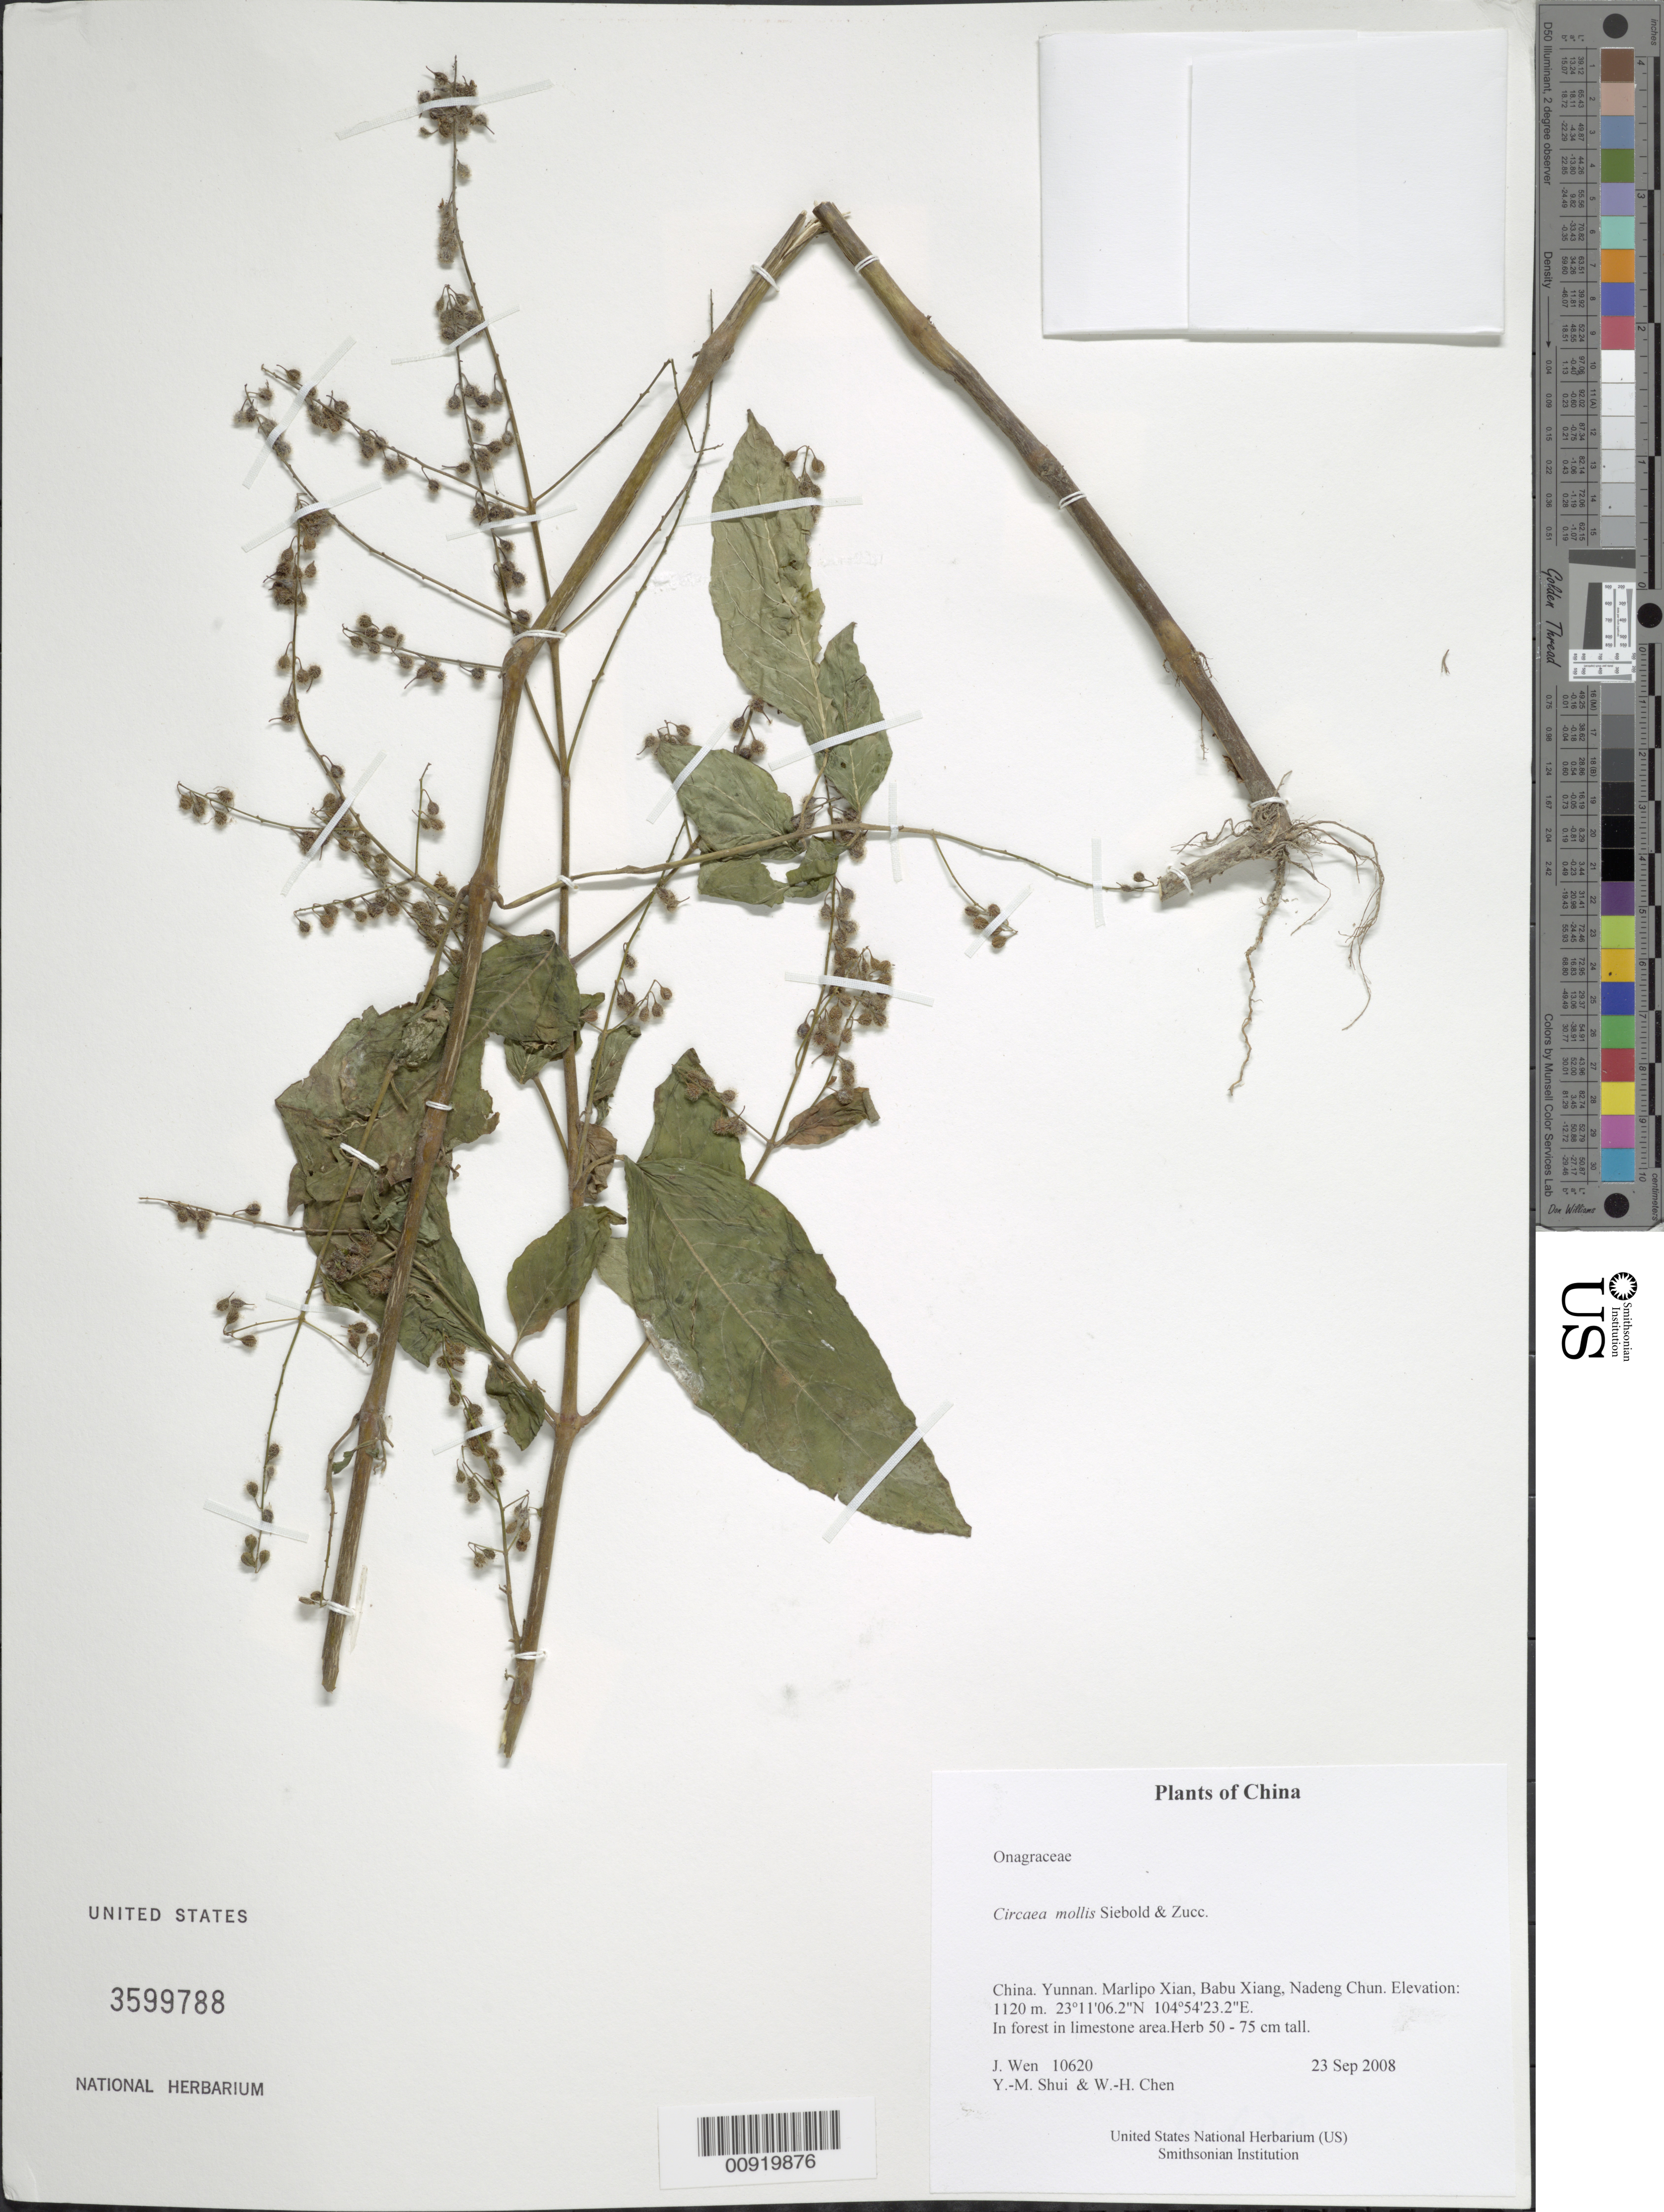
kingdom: Plantae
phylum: Tracheophyta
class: Magnoliopsida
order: Myrtales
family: Onagraceae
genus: Circaea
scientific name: Circaea mollis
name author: Siebold & Zucc.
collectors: J. Wen, Y. Shui & W. Chen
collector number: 10620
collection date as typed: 23 Sep 2008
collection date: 2008-09-23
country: China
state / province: Yunnan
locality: Marlipo Xian, Babu Xiang, Nadeng Chun.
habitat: In forest in limestone area.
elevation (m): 1120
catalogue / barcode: US 3599788